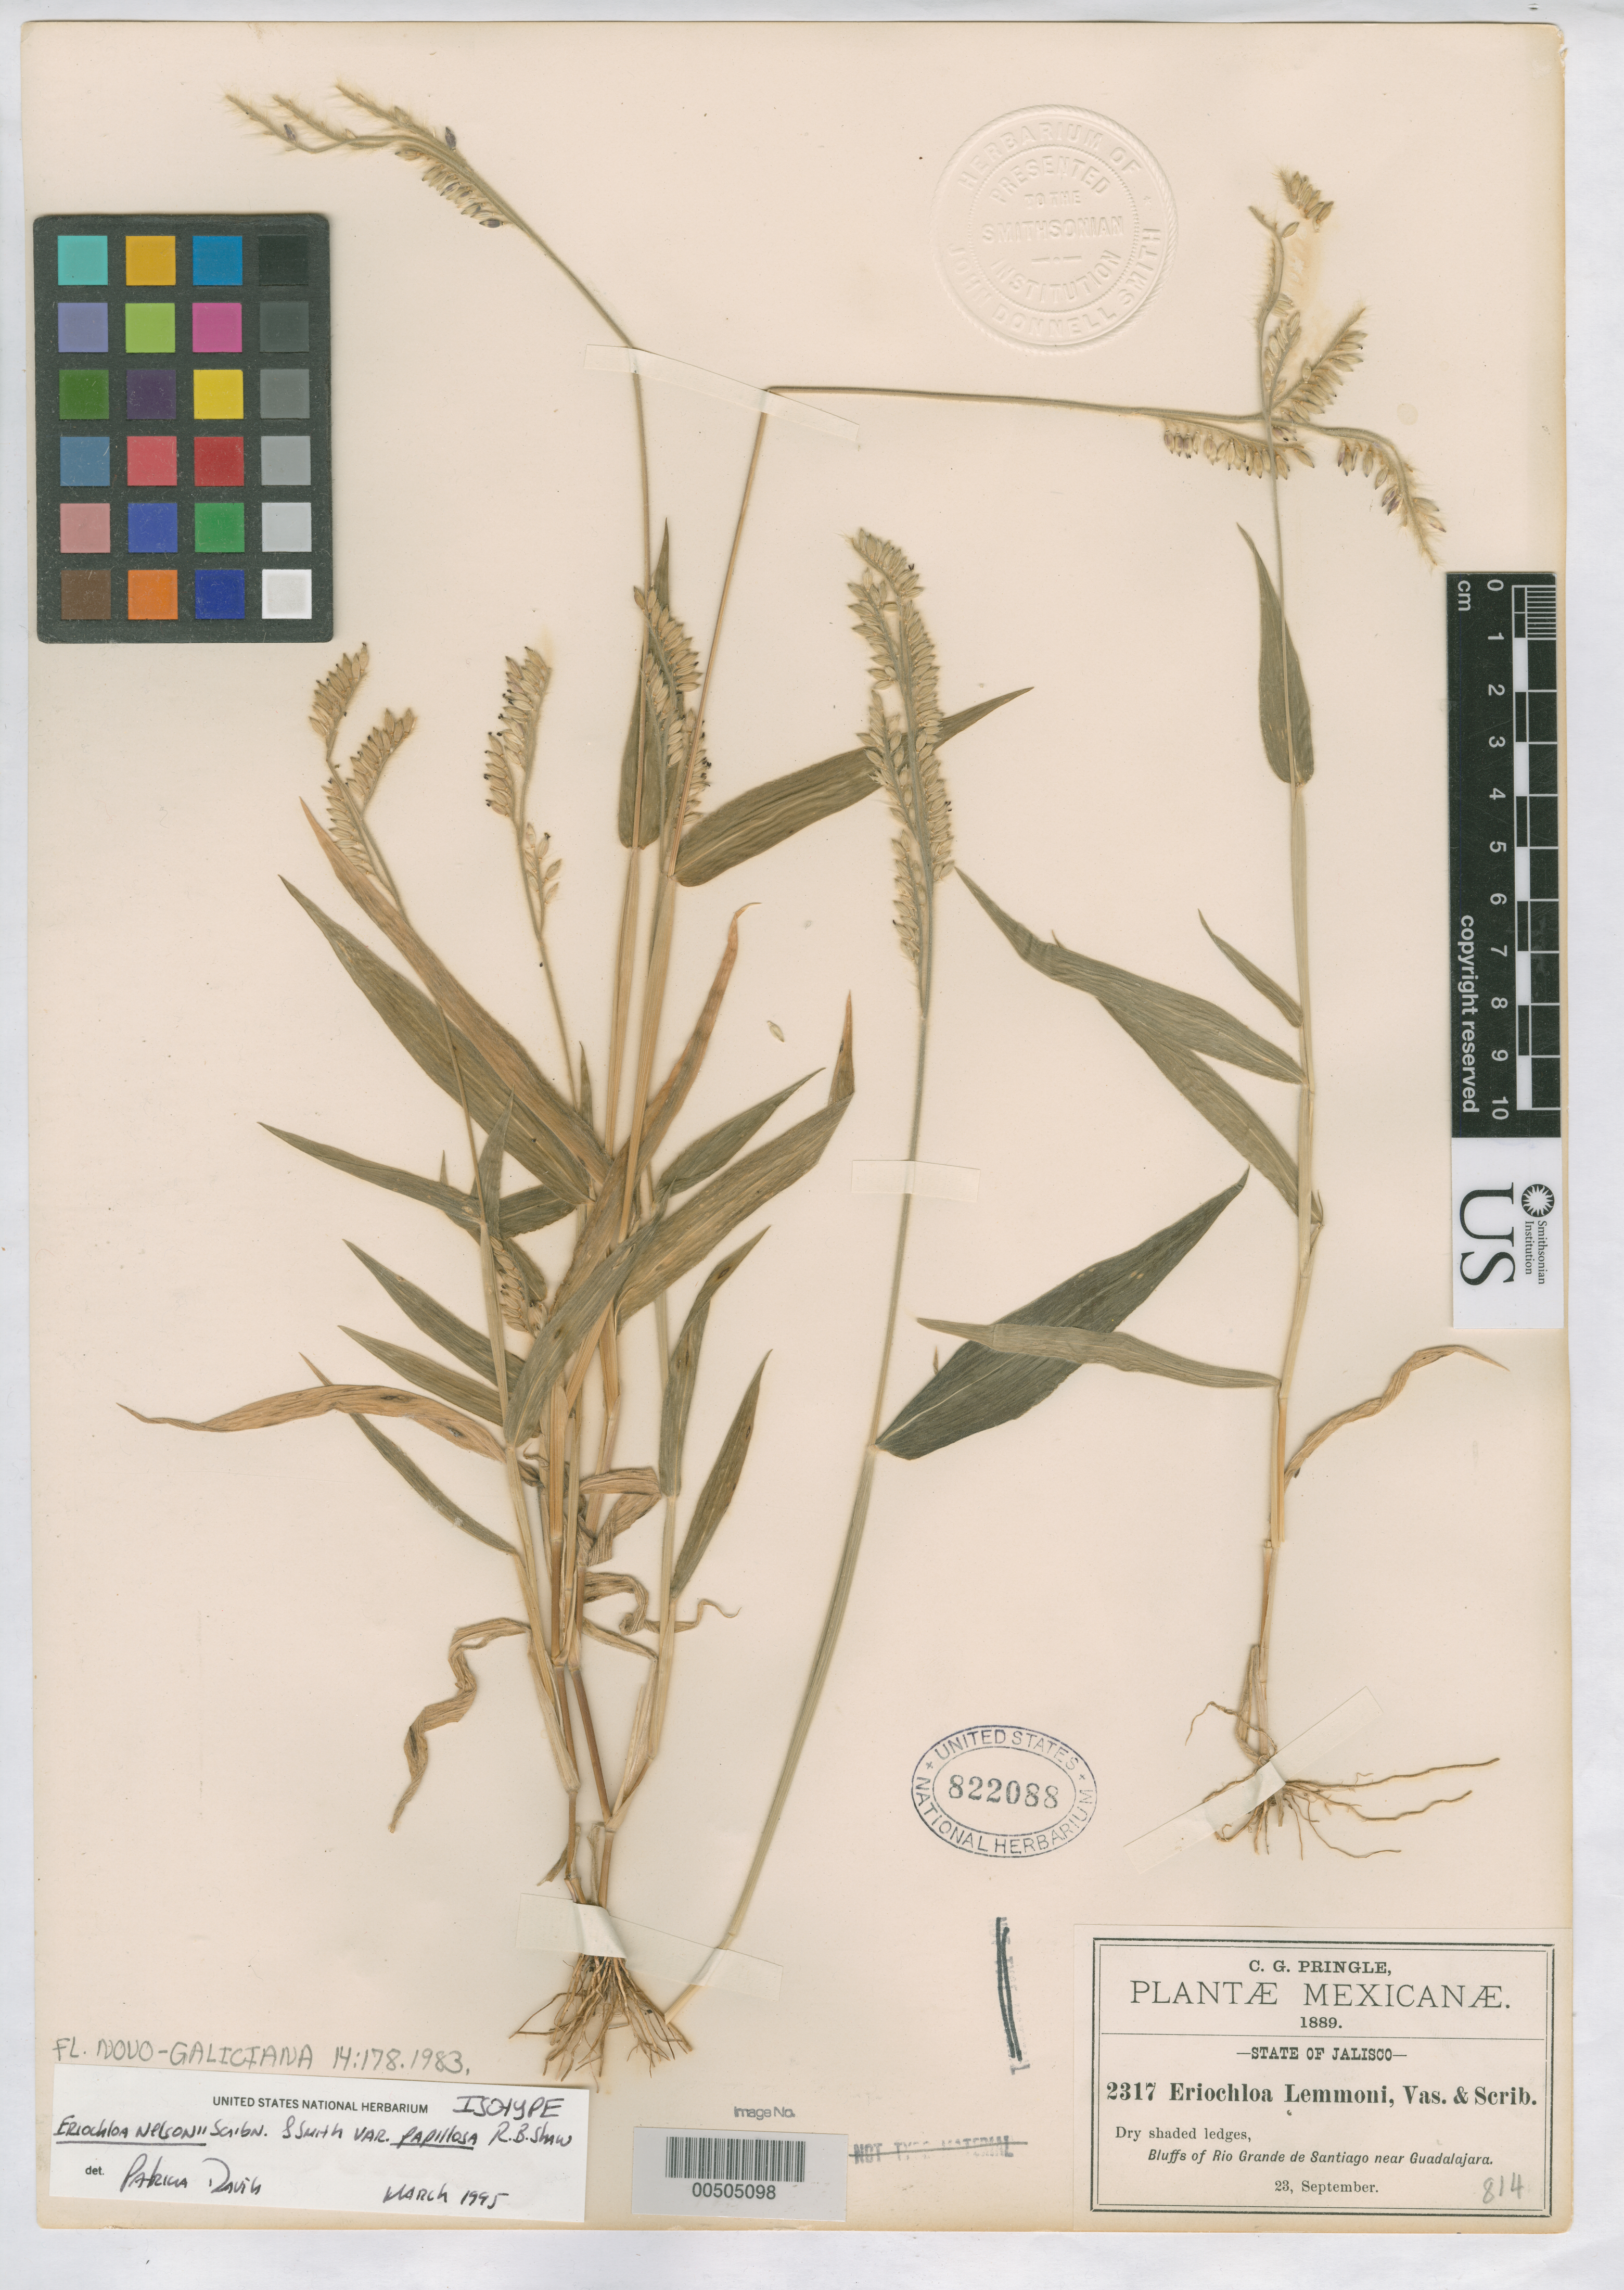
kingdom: Plantae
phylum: Tracheophyta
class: Liliopsida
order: Poales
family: Poaceae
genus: Eriochloa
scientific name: Eriochloa nelsonii var. papillosa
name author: R.B. Shaw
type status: Isotype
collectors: C. G. Pringle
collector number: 2317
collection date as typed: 23 Sep 1889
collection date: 1889-09-23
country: Mexico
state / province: Jalisco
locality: Bluffs of Rio Grande de Santiago near Guadalajara.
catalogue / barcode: US 822088